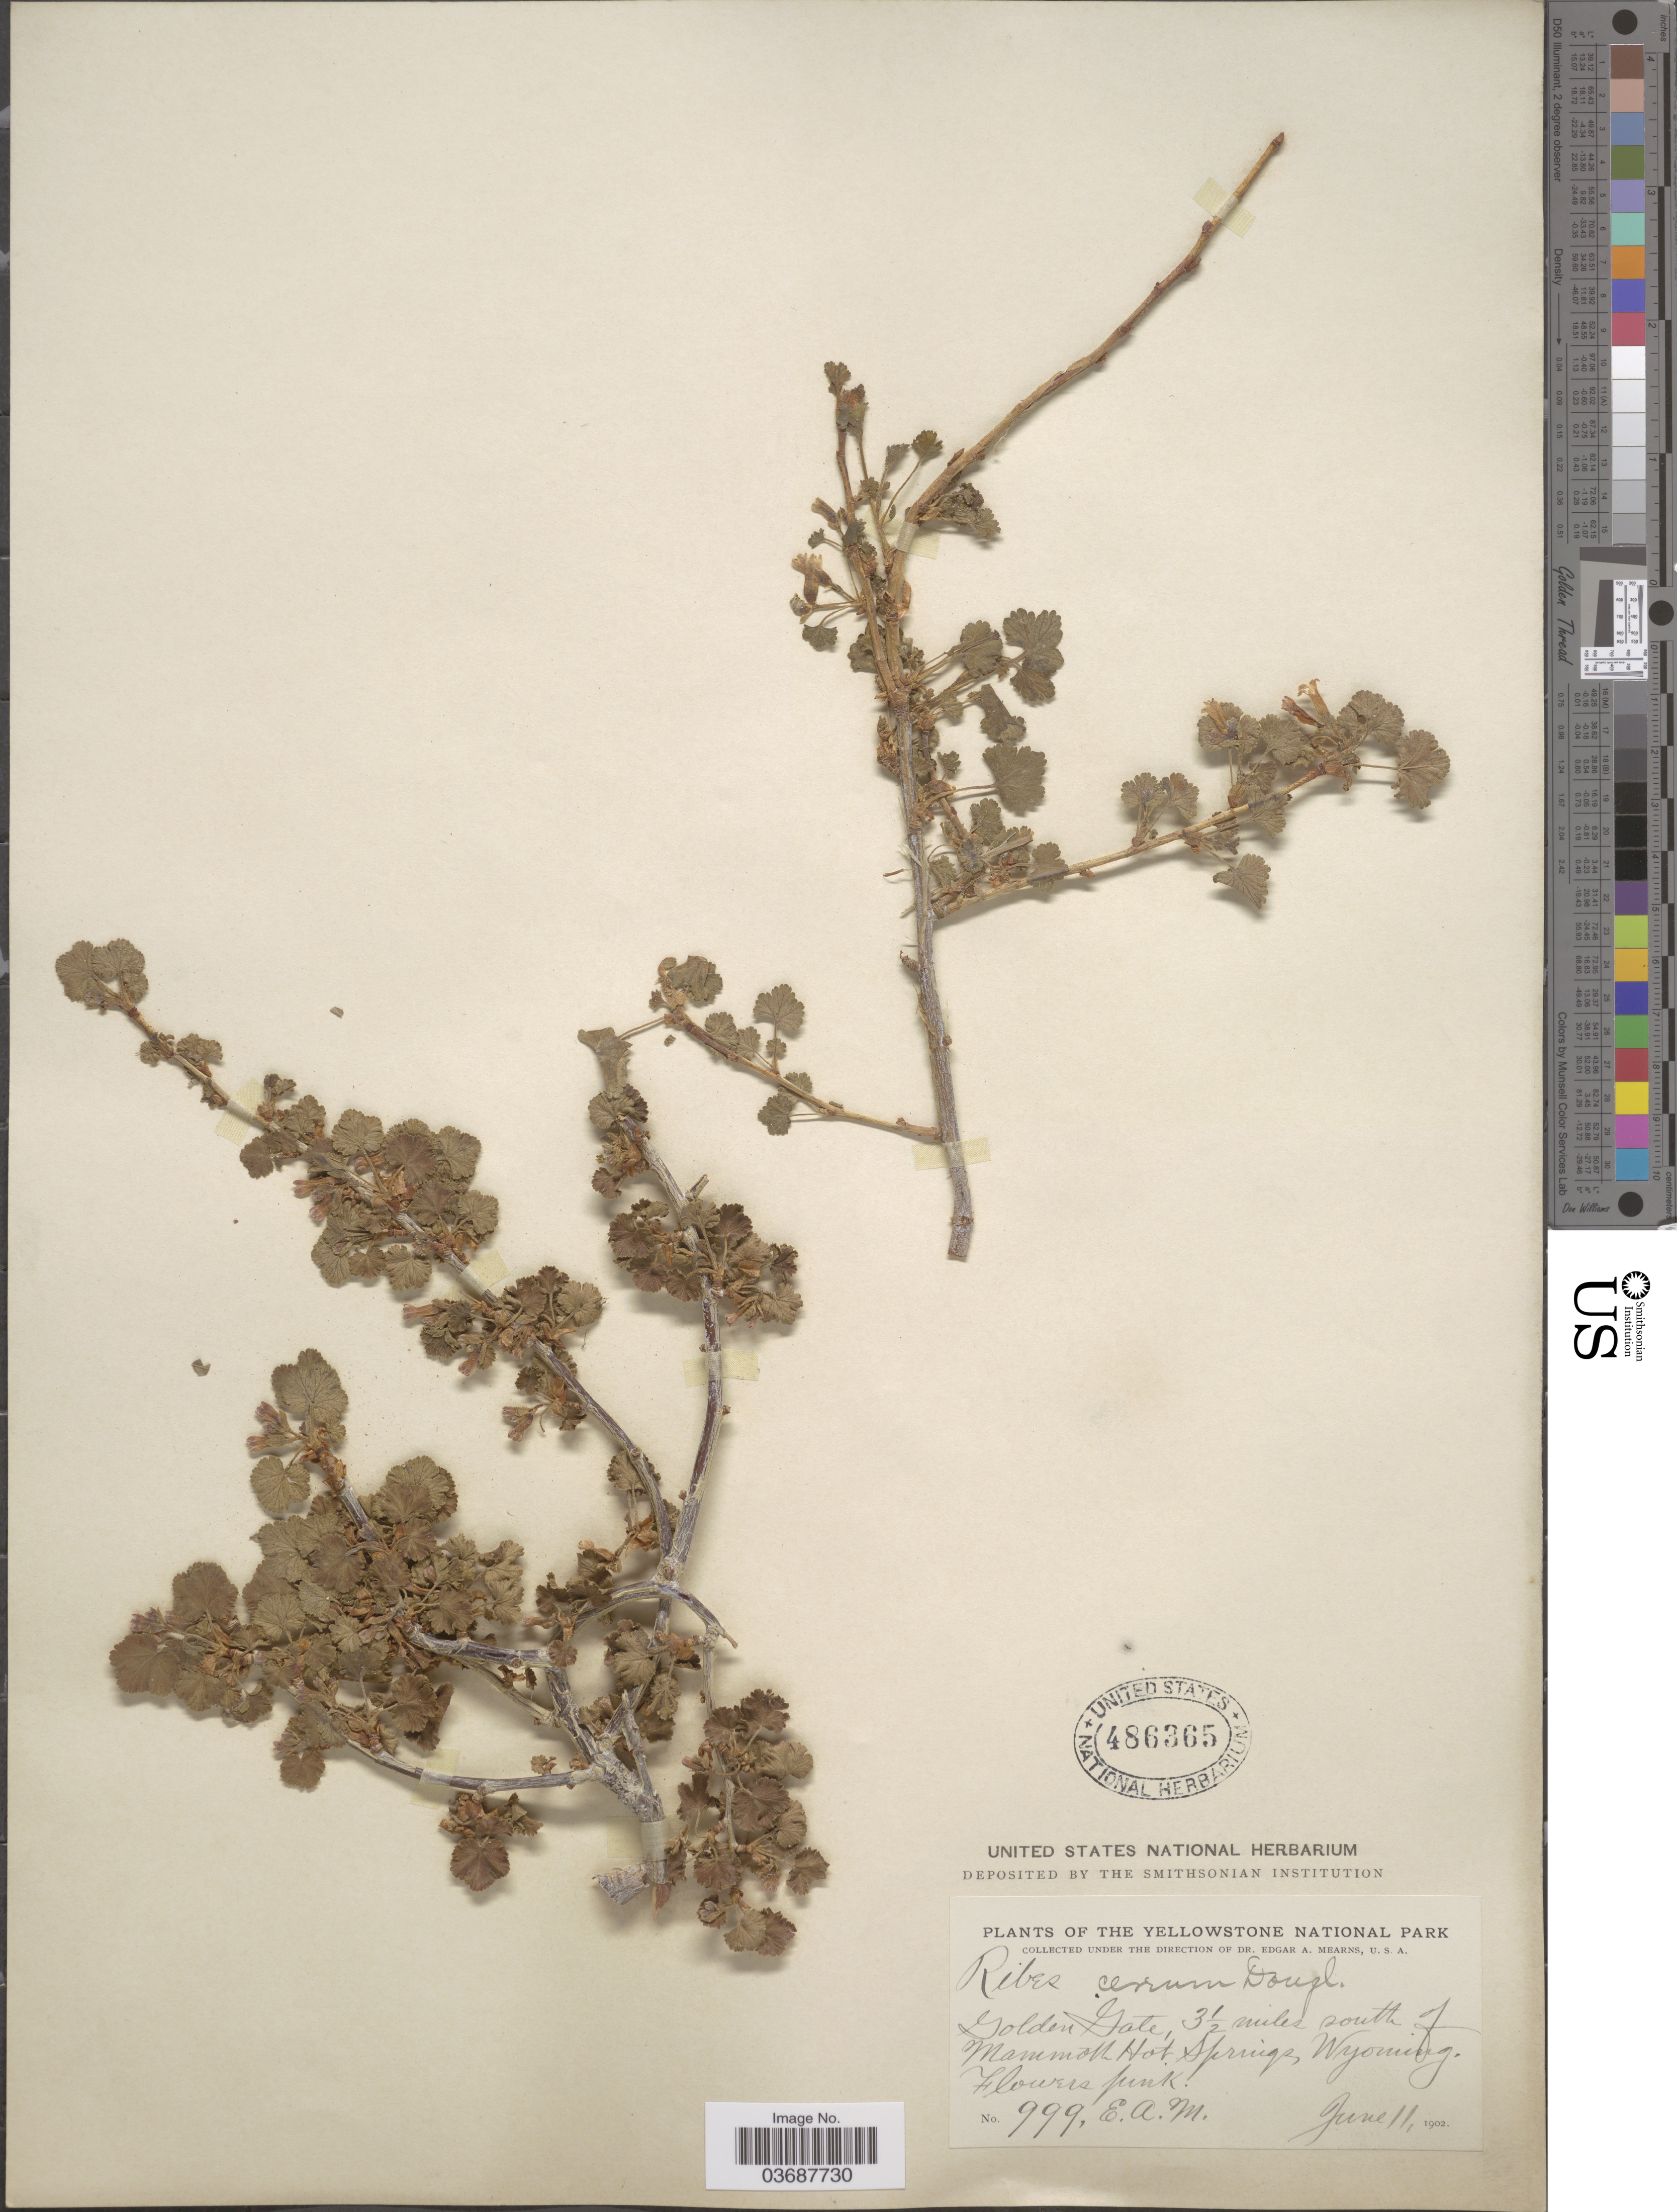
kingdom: Plantae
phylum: Tracheophyta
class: Magnoliopsida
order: Saxifragales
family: Grossulariaceae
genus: Ribes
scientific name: Ribes inebrians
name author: Lindl.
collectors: E. A. Mearns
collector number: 999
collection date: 1902-06-11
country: United States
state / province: Wyoming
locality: The Yellowstone National Park. Golden Gate, 3½ miles south of Mammoth Hot Springs.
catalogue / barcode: US 486365